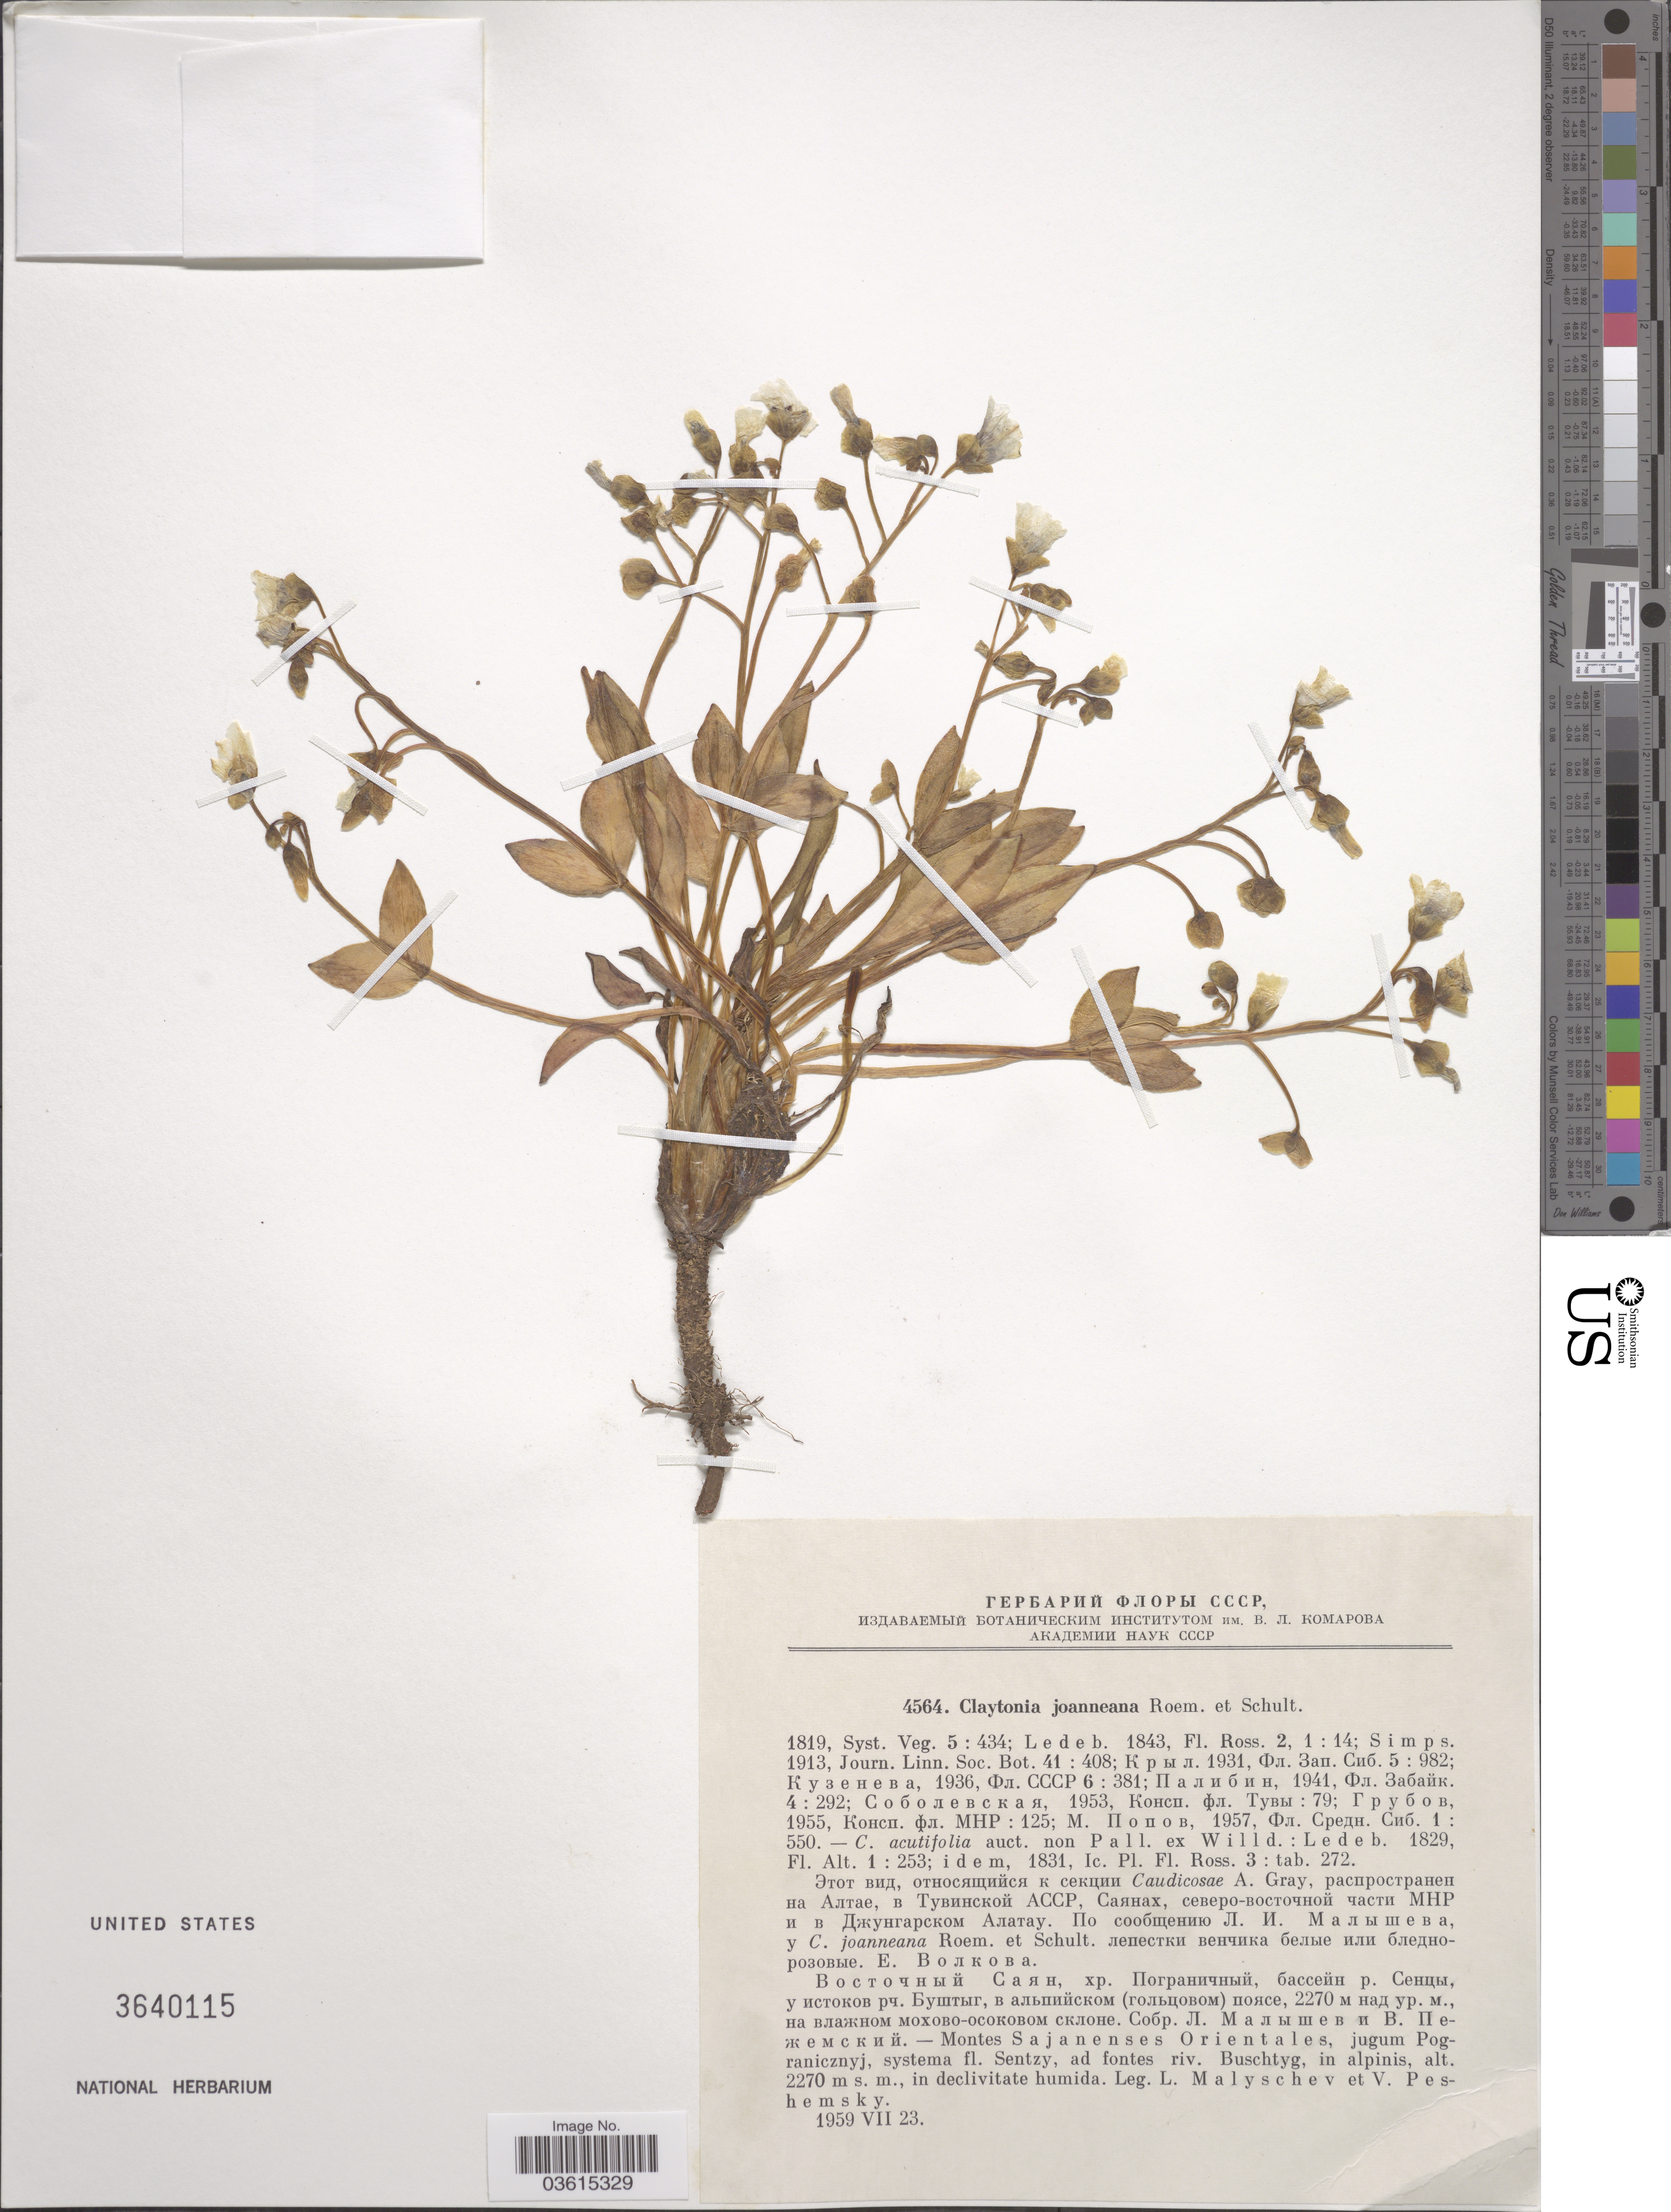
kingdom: Plantae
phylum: Tracheophyta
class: Magnoliopsida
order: Caryophyllales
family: Montiaceae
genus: Claytonia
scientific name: Claytonia joanneana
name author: Roem. & Schult.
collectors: L. Malyschev & V. Peshemsky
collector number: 4564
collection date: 1959-07-23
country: Russian Federation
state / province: Primorsky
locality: Montes Sajanenses Orientales, jugum Pogranicznyj, systema fl. Sentzy, ad fontes riv. Buschtyg, in alpinis.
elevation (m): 2270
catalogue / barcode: US 3640115